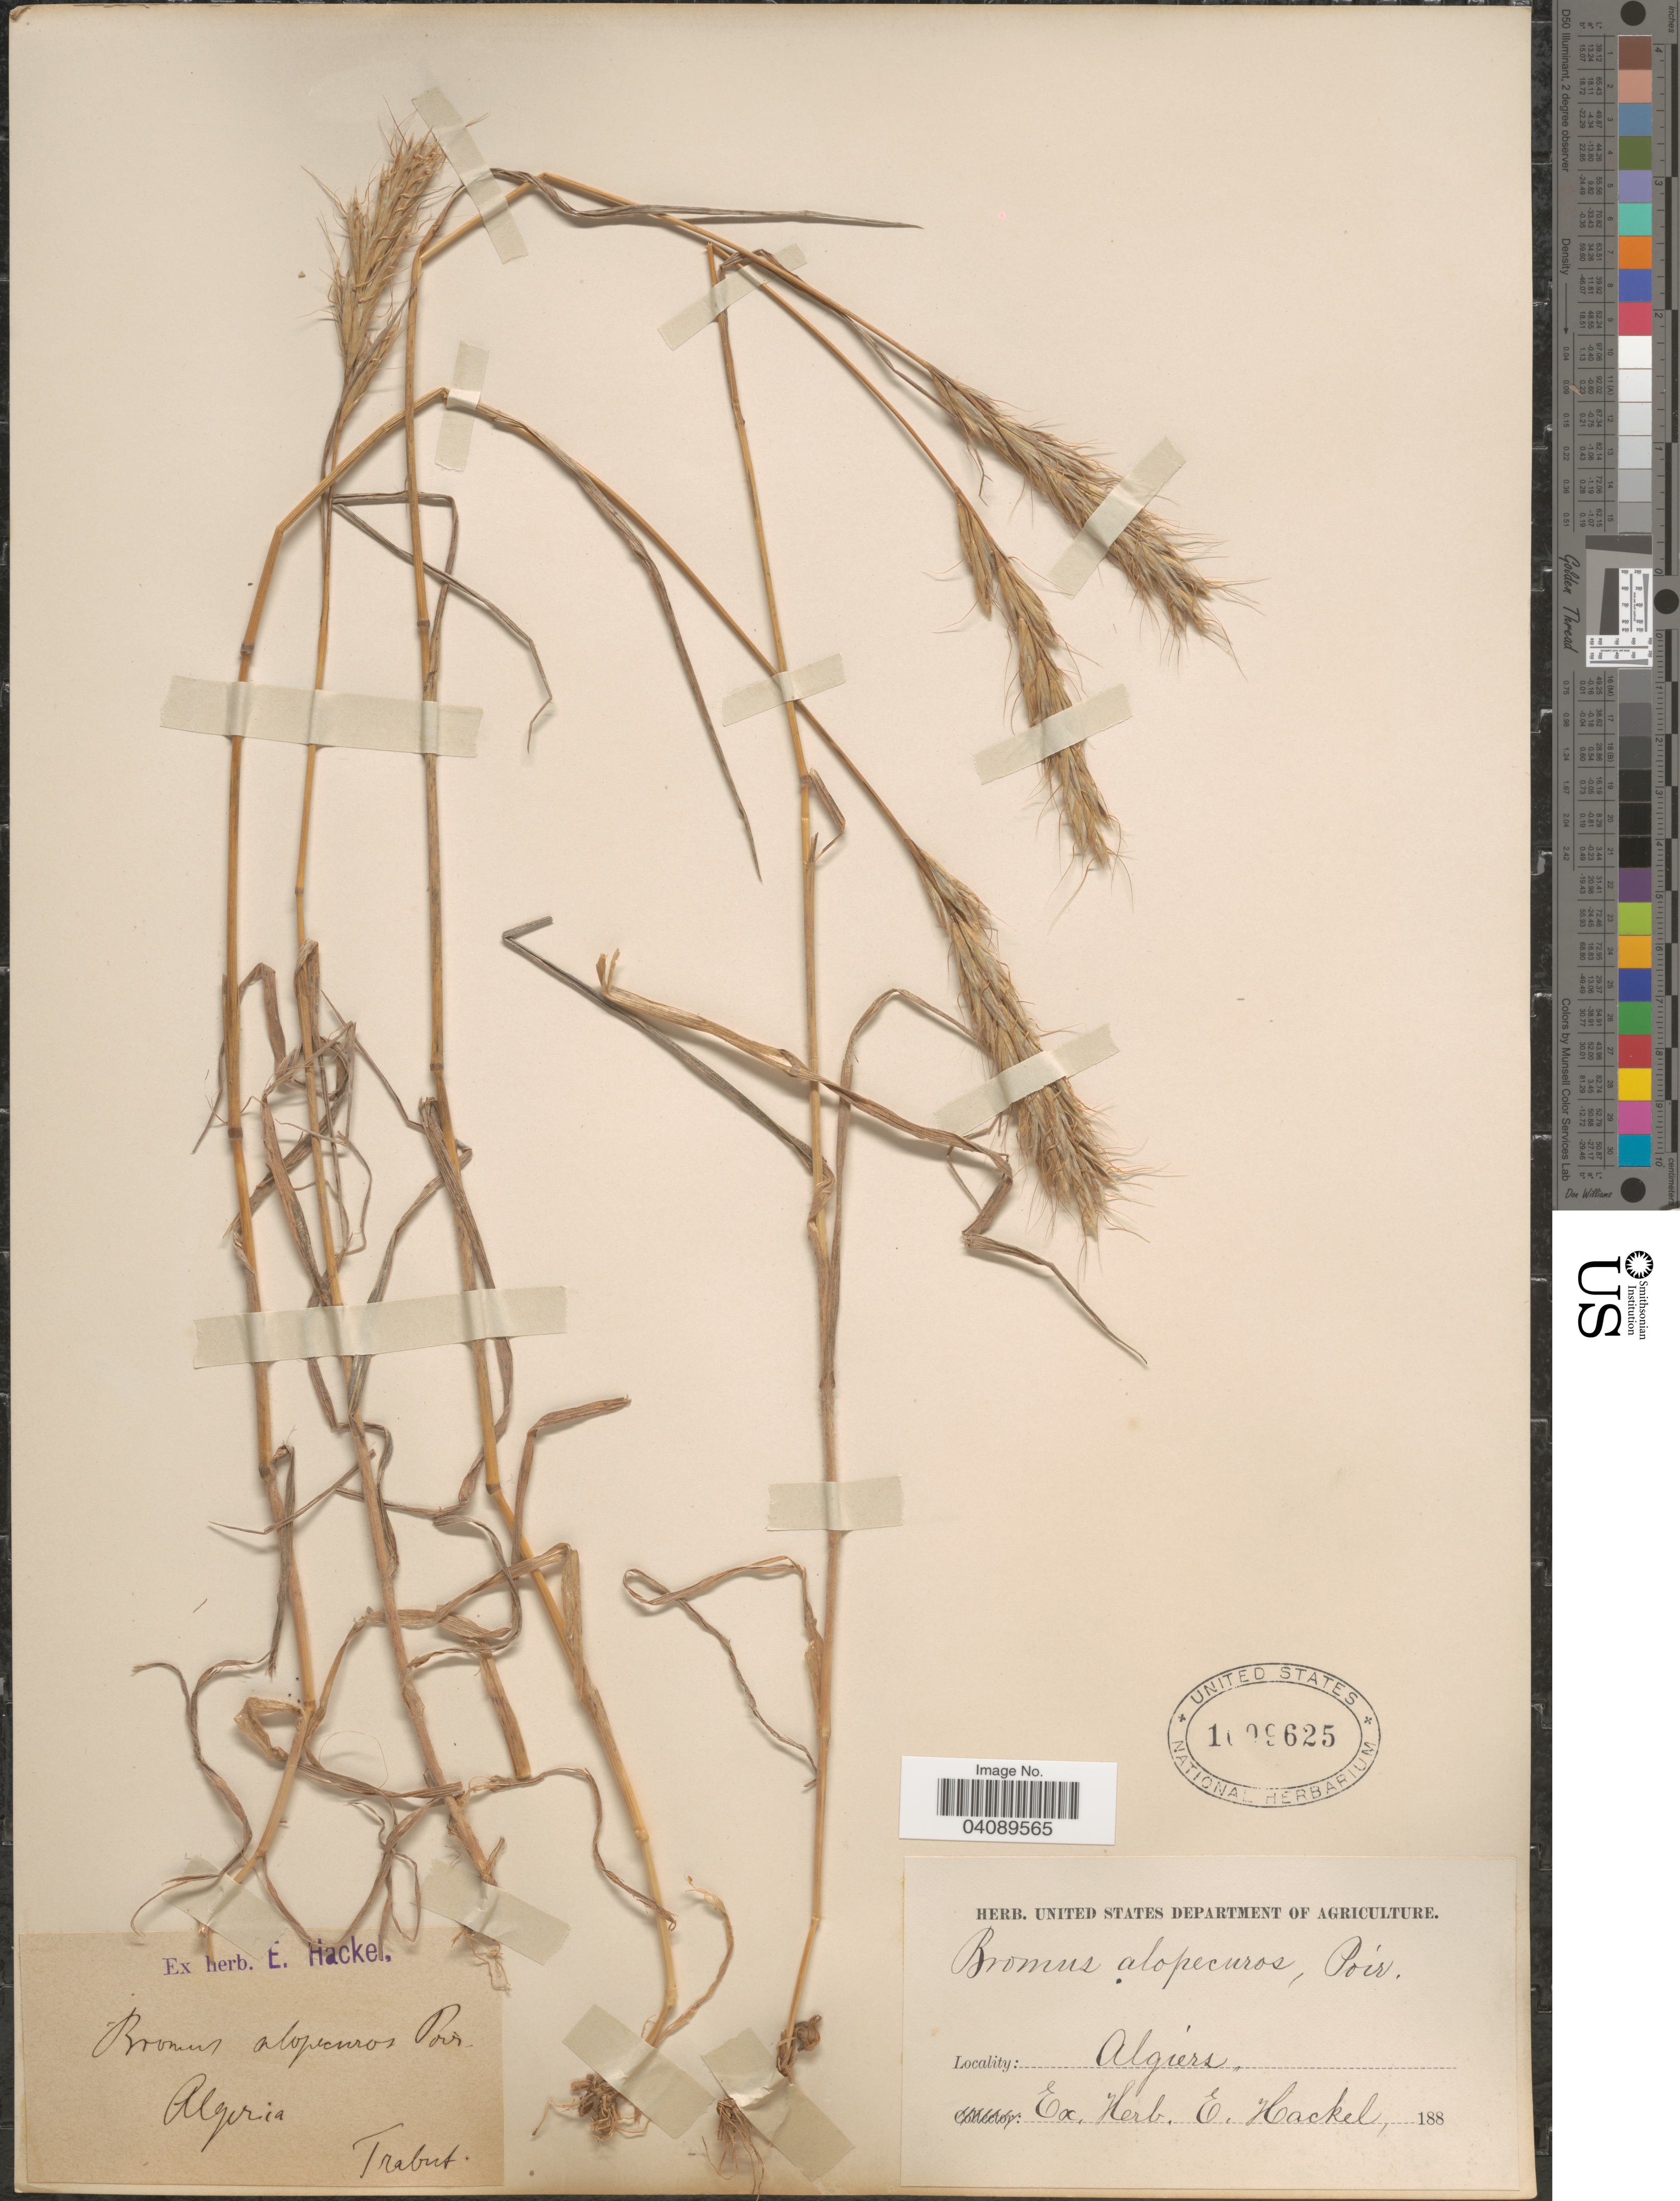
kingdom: Plantae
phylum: Tracheophyta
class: Liliopsida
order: Poales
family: Poaceae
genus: Bromus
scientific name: Bromus alopecuros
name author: Poir.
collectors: L. Trabut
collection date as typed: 188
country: Algeria